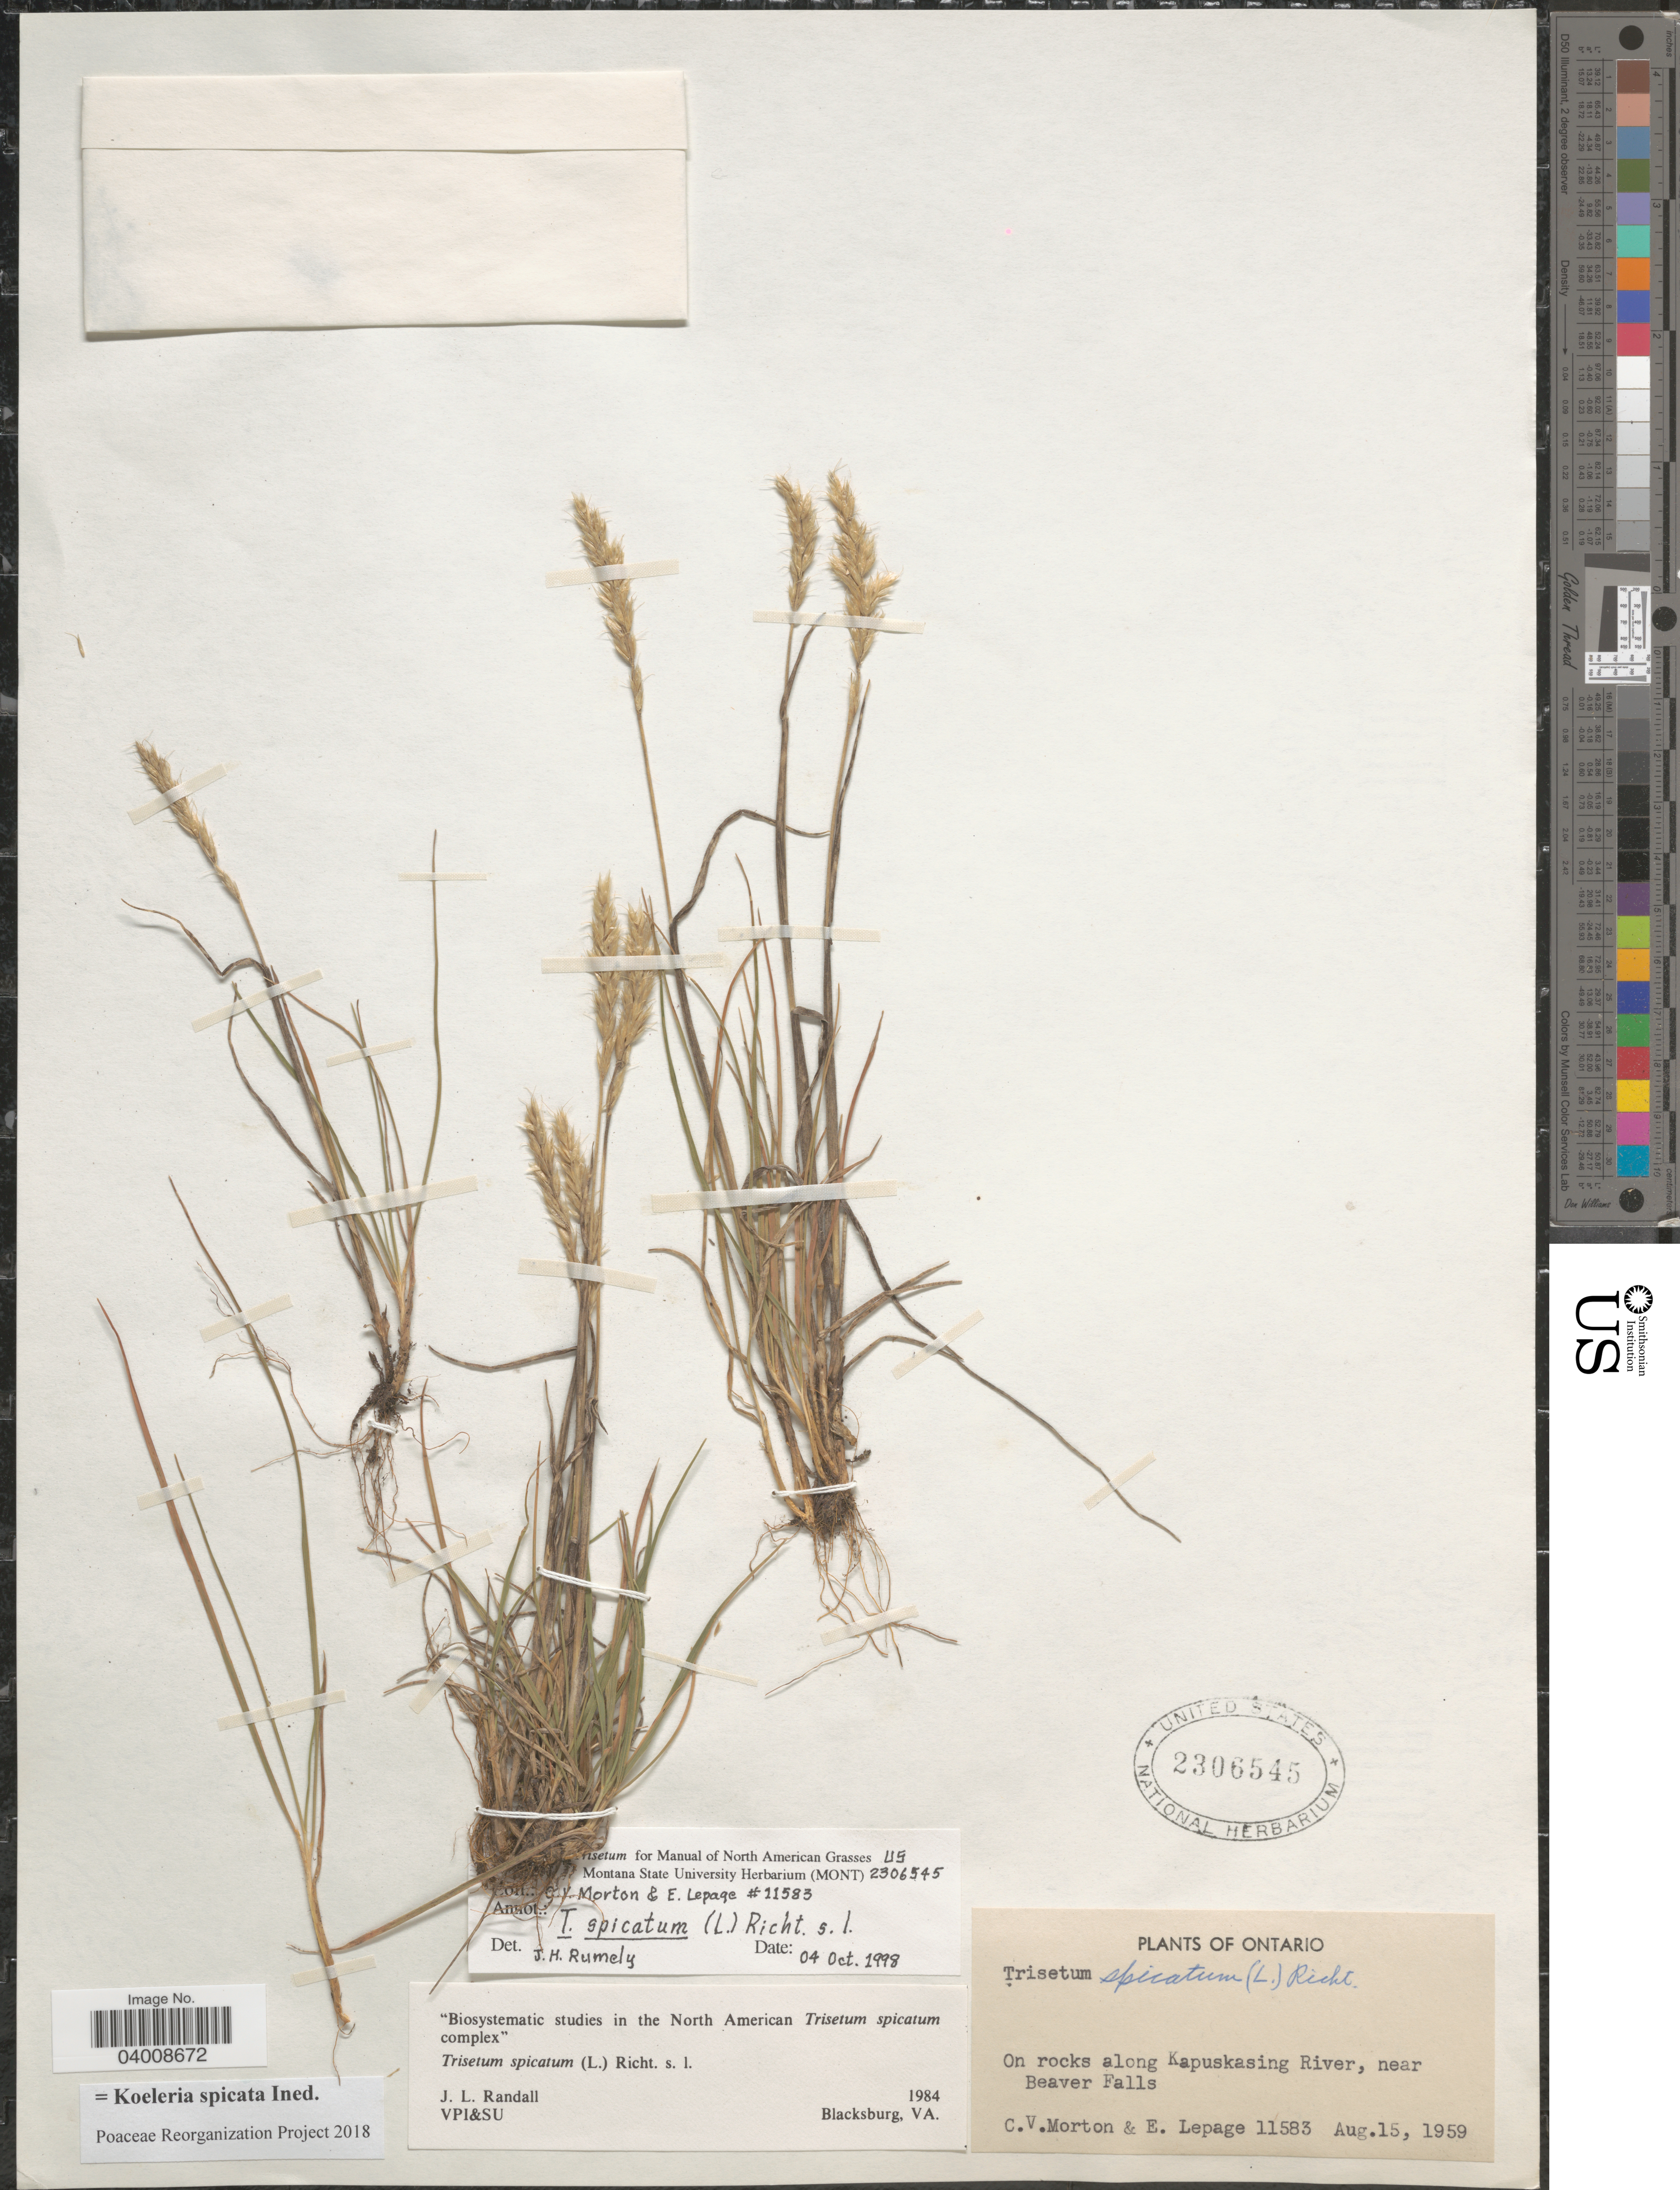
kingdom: Plantae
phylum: Tracheophyta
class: Liliopsida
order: Poales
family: Poaceae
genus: Koeleria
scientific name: Koeleria spicata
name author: (L.) Barberá et al.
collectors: C. V. Morton & E. Lepage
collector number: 11583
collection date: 1959-08-15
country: Canada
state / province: Ontario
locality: Along Kapuskasing River, near Beaver Falls.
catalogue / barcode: US 2306545